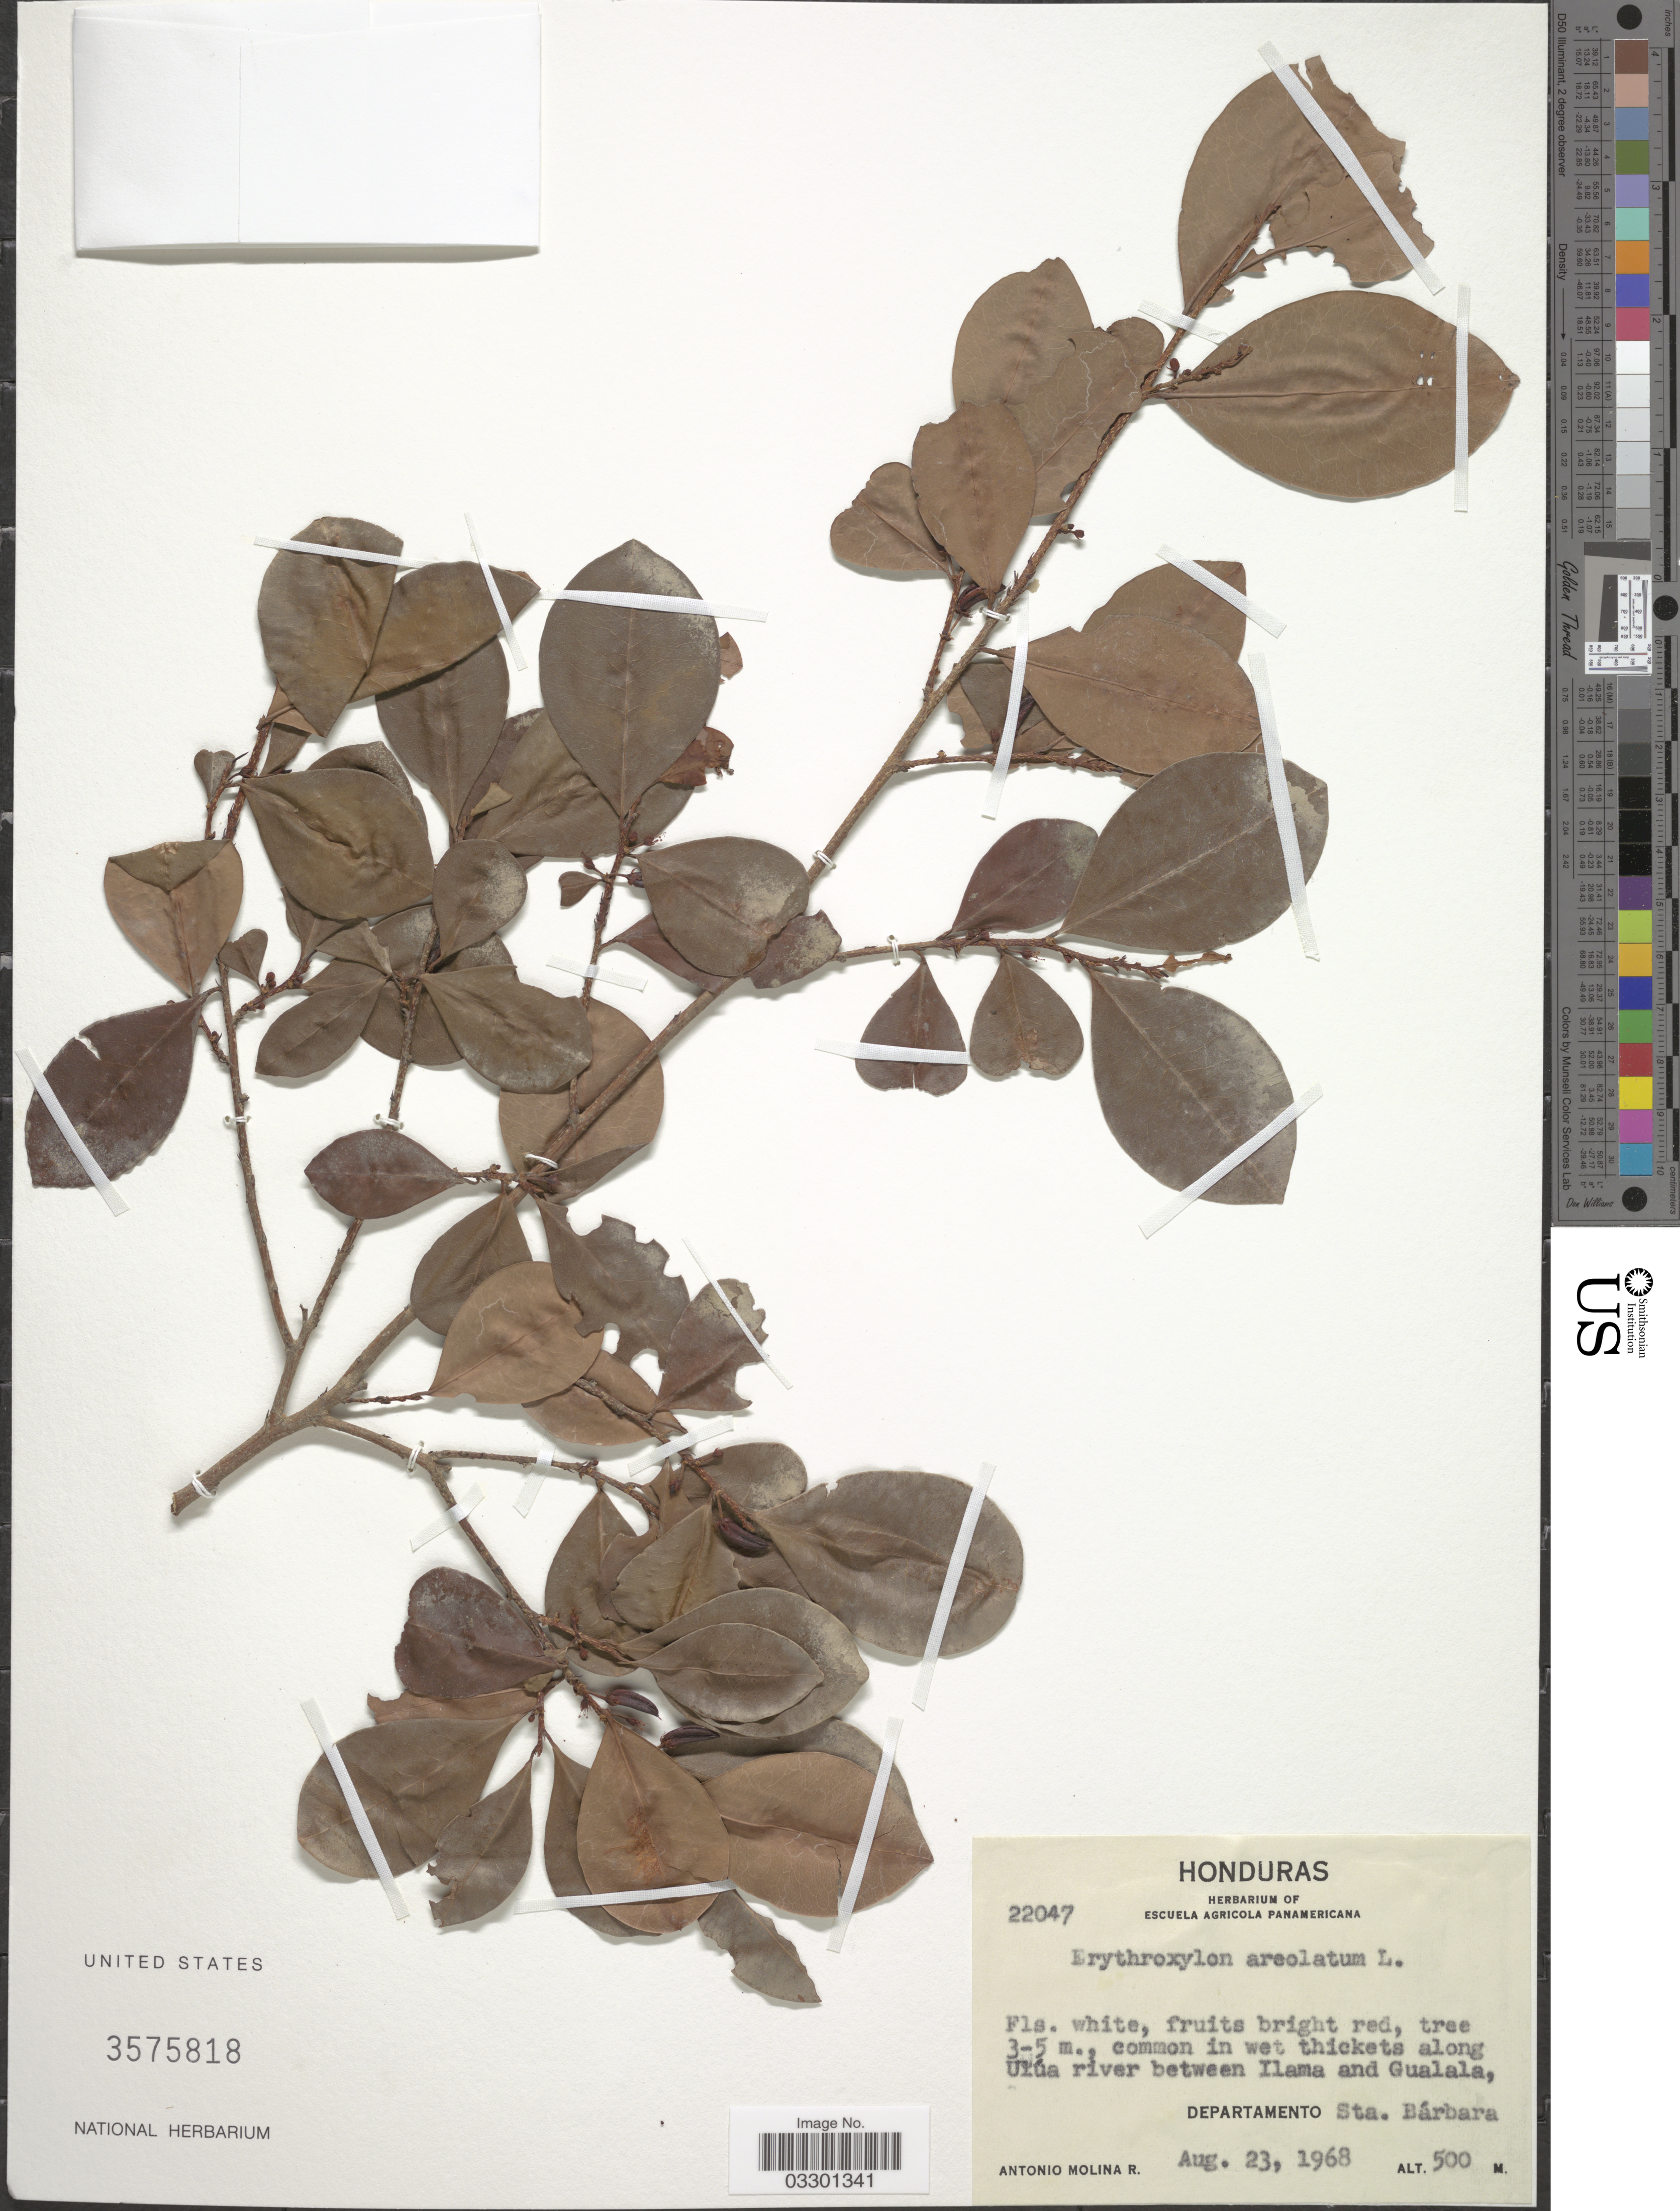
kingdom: Plantae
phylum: Tracheophyta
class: Magnoliopsida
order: Malpighiales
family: Erythroxylaceae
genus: Erythroxylum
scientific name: Erythroxylum areolatum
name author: L.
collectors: A. Molina R.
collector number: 22047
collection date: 1968-08-23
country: Honduras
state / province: Santa Bárbara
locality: Along Urua river between Ilama and Gualala. Departamento Sta. Bárbara.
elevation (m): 500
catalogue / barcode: US 3575818